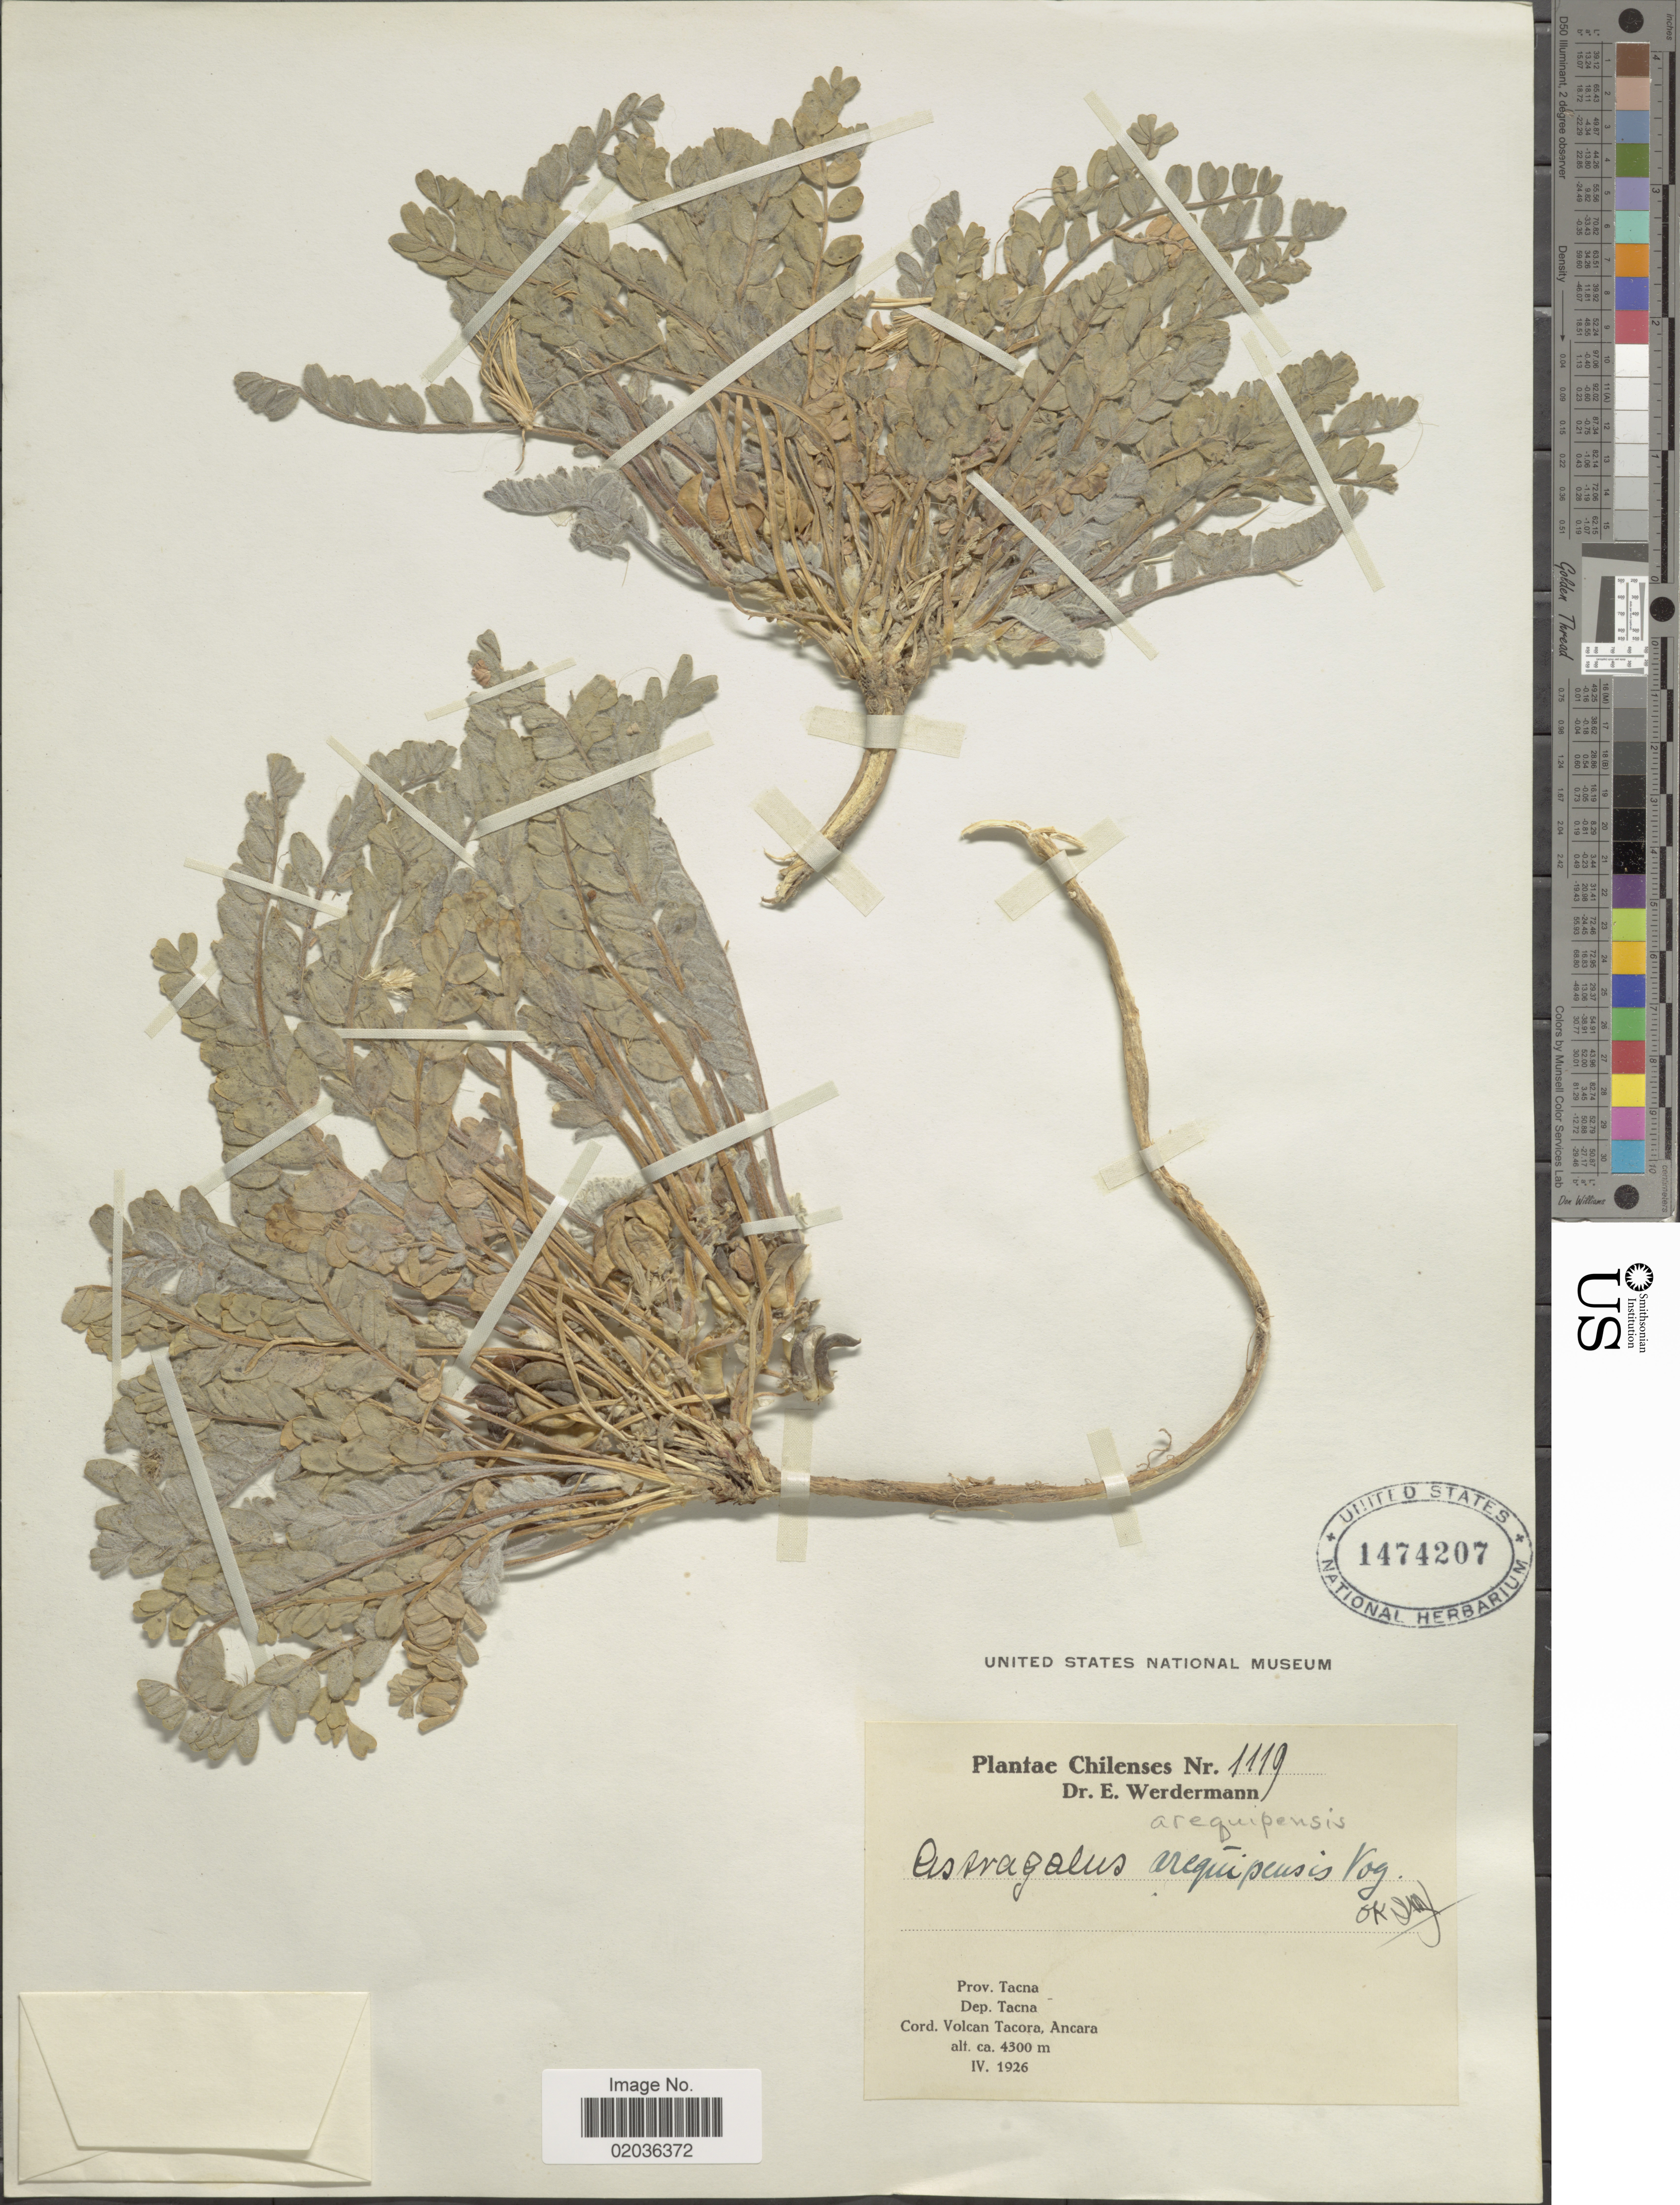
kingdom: Plantae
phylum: Tracheophyta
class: Magnoliopsida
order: Fabales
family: Fabaceae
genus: Astragalus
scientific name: Astragalus arequipensis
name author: Vogel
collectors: E. Werdermann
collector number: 1119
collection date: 1926-04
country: Chile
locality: Prov. Tacna, Dep. Tacna. Cord. Volcan Tacora, Ancara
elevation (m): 4300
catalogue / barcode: US 1474207